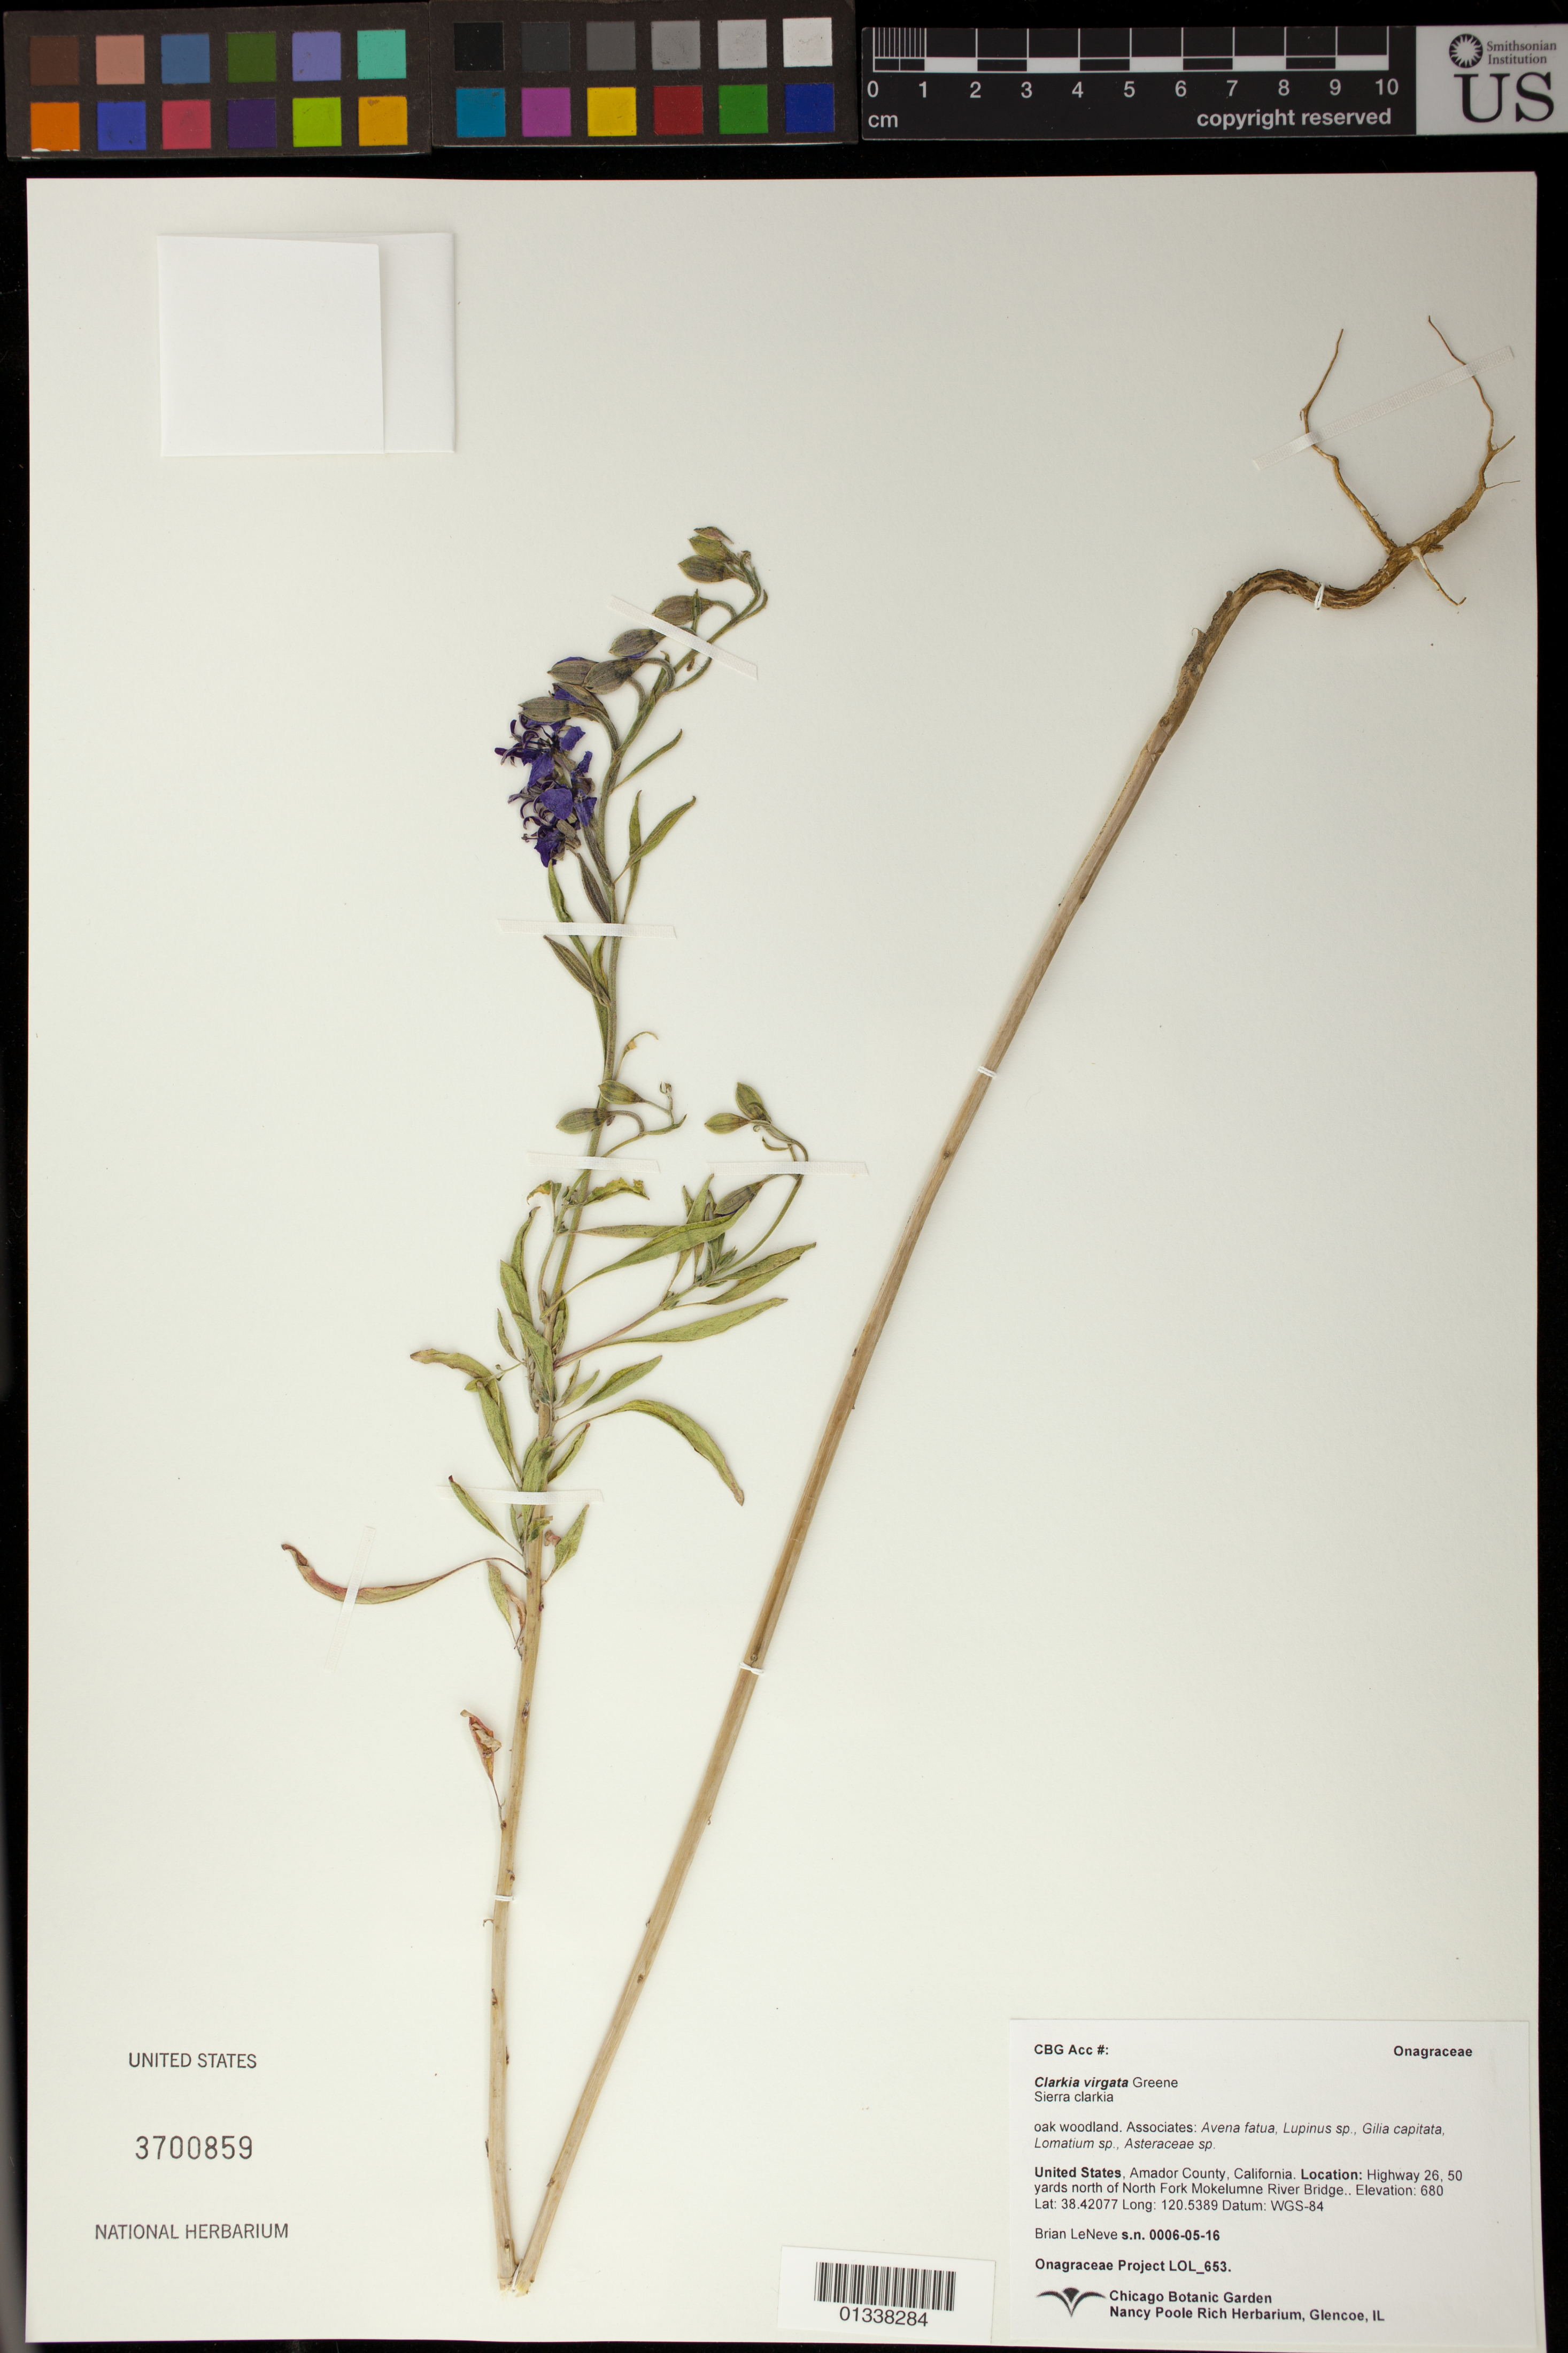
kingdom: Plantae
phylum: Tracheophyta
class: Magnoliopsida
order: Myrtales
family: Onagraceae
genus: Clarkia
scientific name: Clarkia virgata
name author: Greene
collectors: B. LeNeve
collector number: LOL 653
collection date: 2016-06-05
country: United States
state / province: California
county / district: Amador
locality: Highway 26, 50 yards north of North Fork Mokelumne River Bridge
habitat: oak woodland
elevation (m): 680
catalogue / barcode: US 3700859